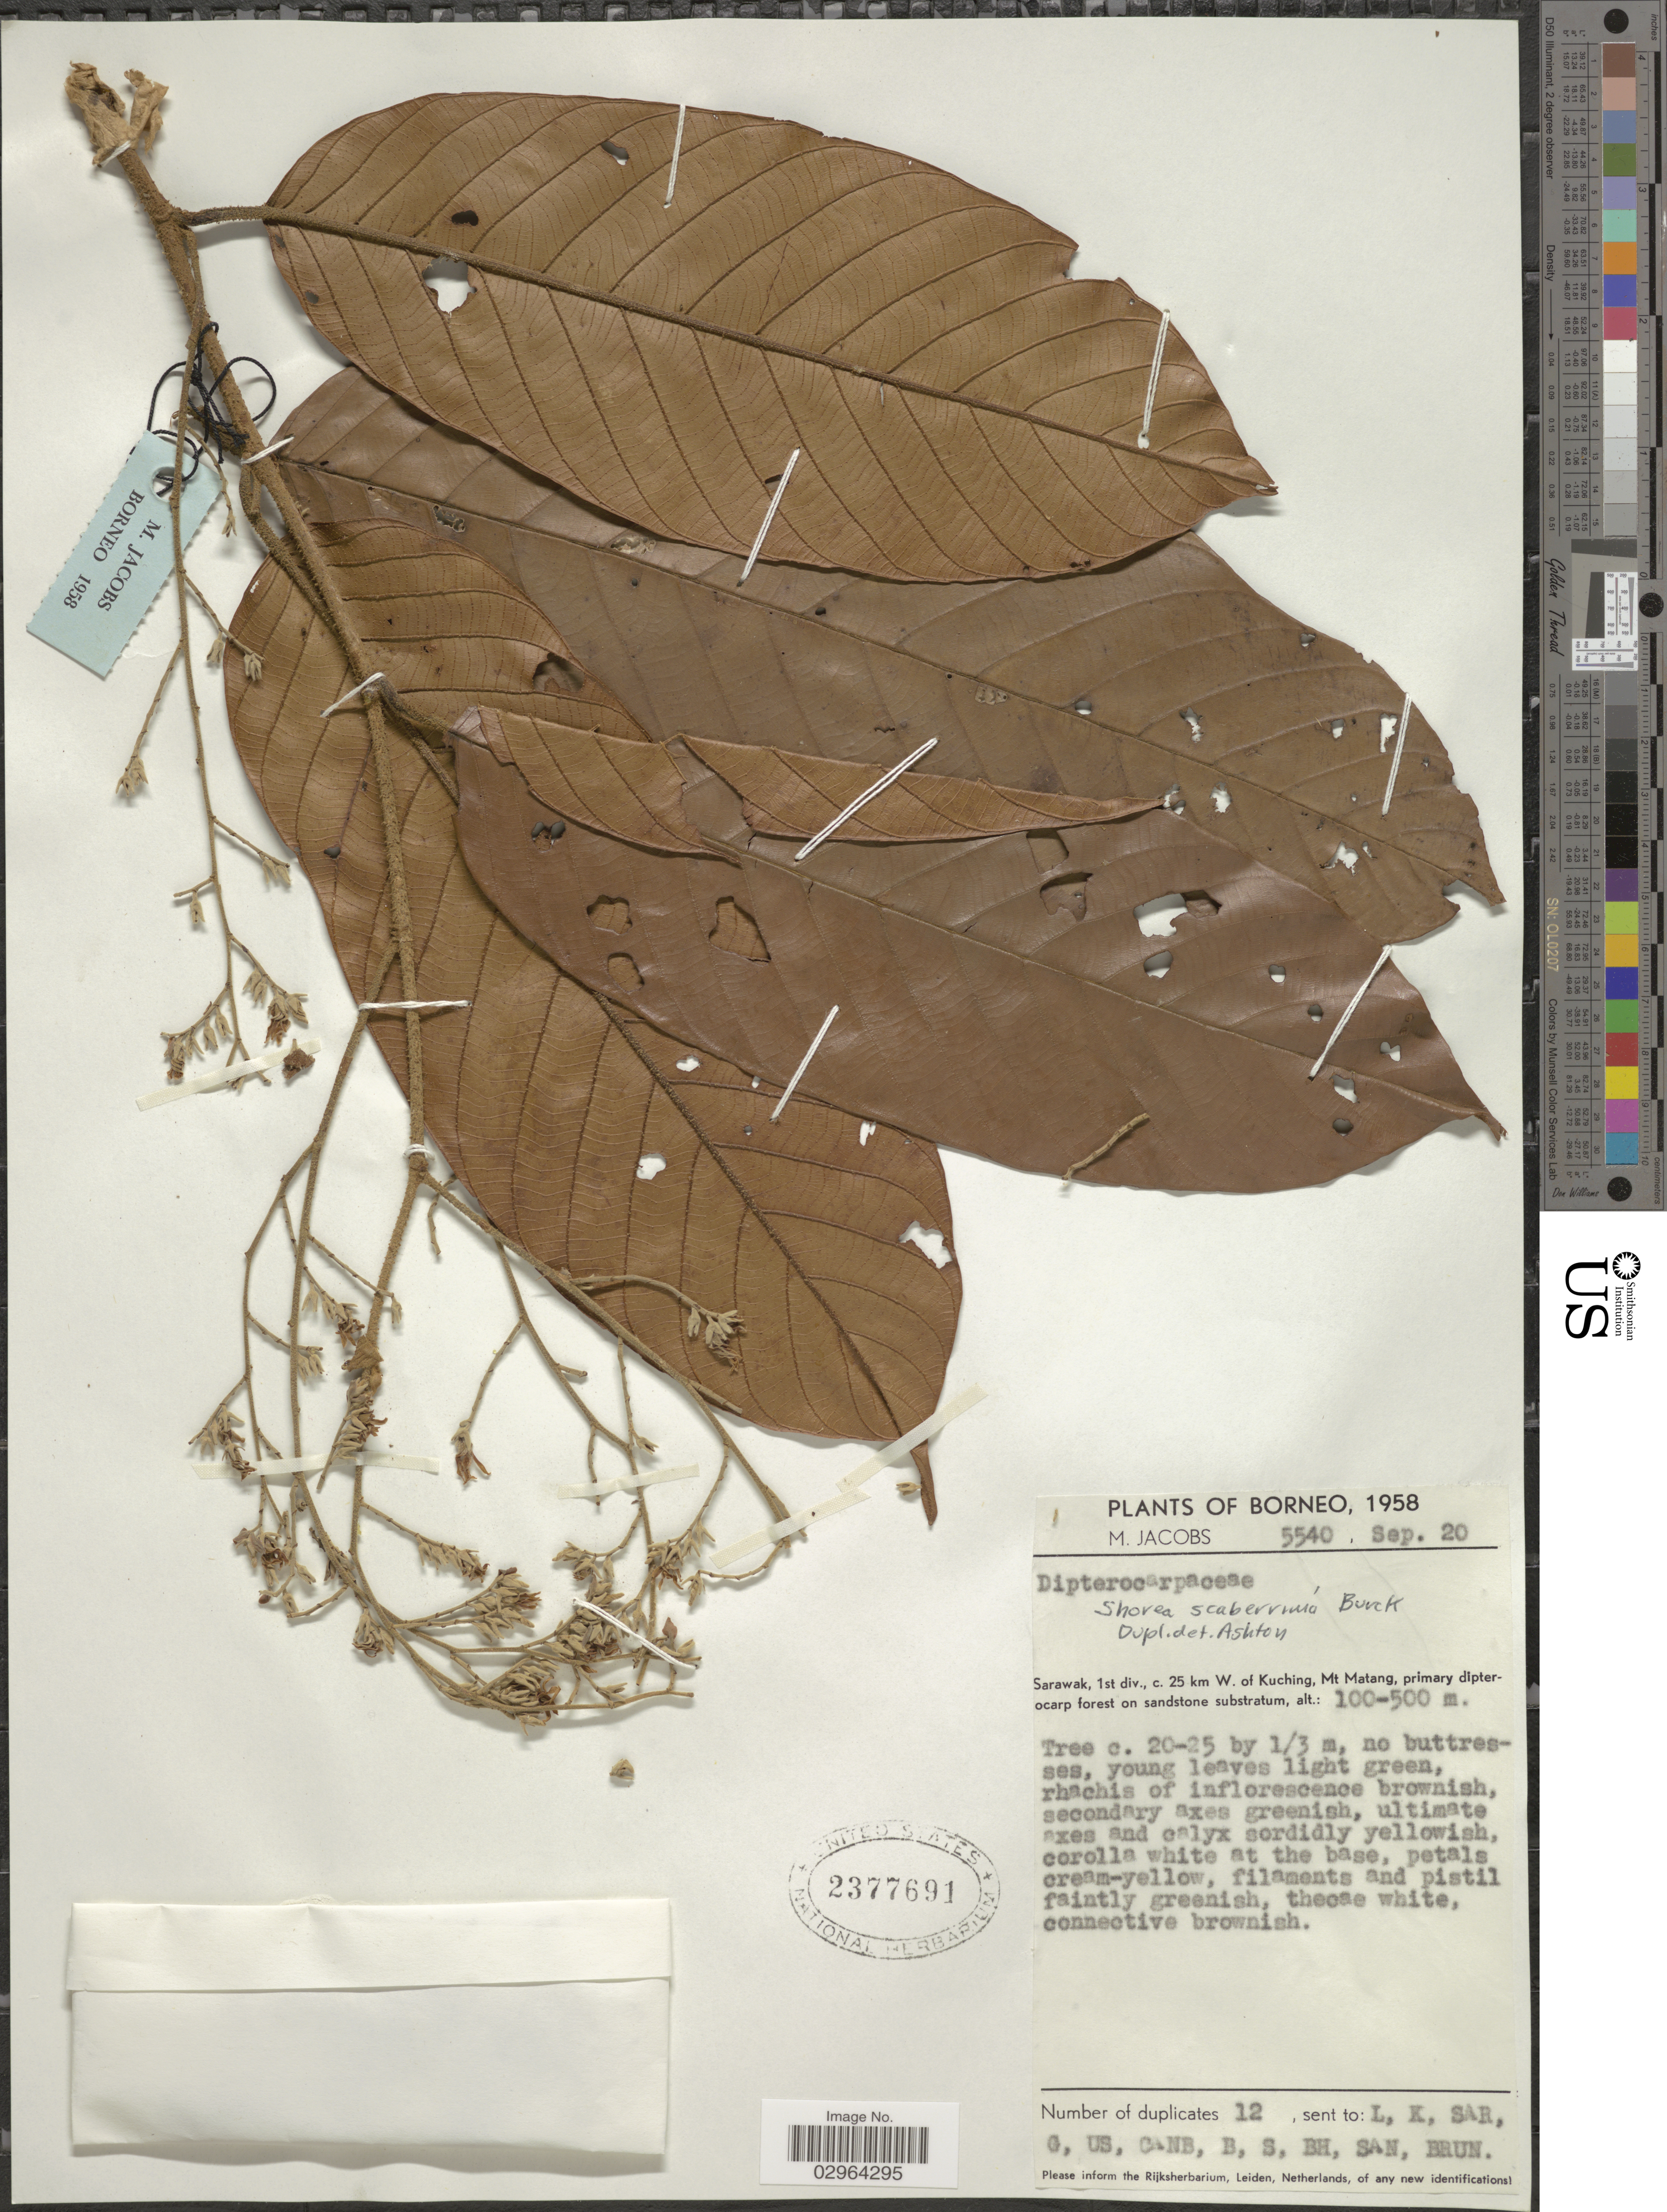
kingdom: Plantae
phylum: Tracheophyta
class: Magnoliopsida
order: Malvales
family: Dipterocarpaceae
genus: Rubroshorea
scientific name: Rubroshorea scaberrima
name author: (Burck) P.S. Ashton & J. Heck.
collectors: M. Jacobs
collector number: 5540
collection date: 1958-09-20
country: Malaysia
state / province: Sarawak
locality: Borneo. 1st div., c. 25 km W. of Kuching, Mt Malang.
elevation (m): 100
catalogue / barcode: US 2377691